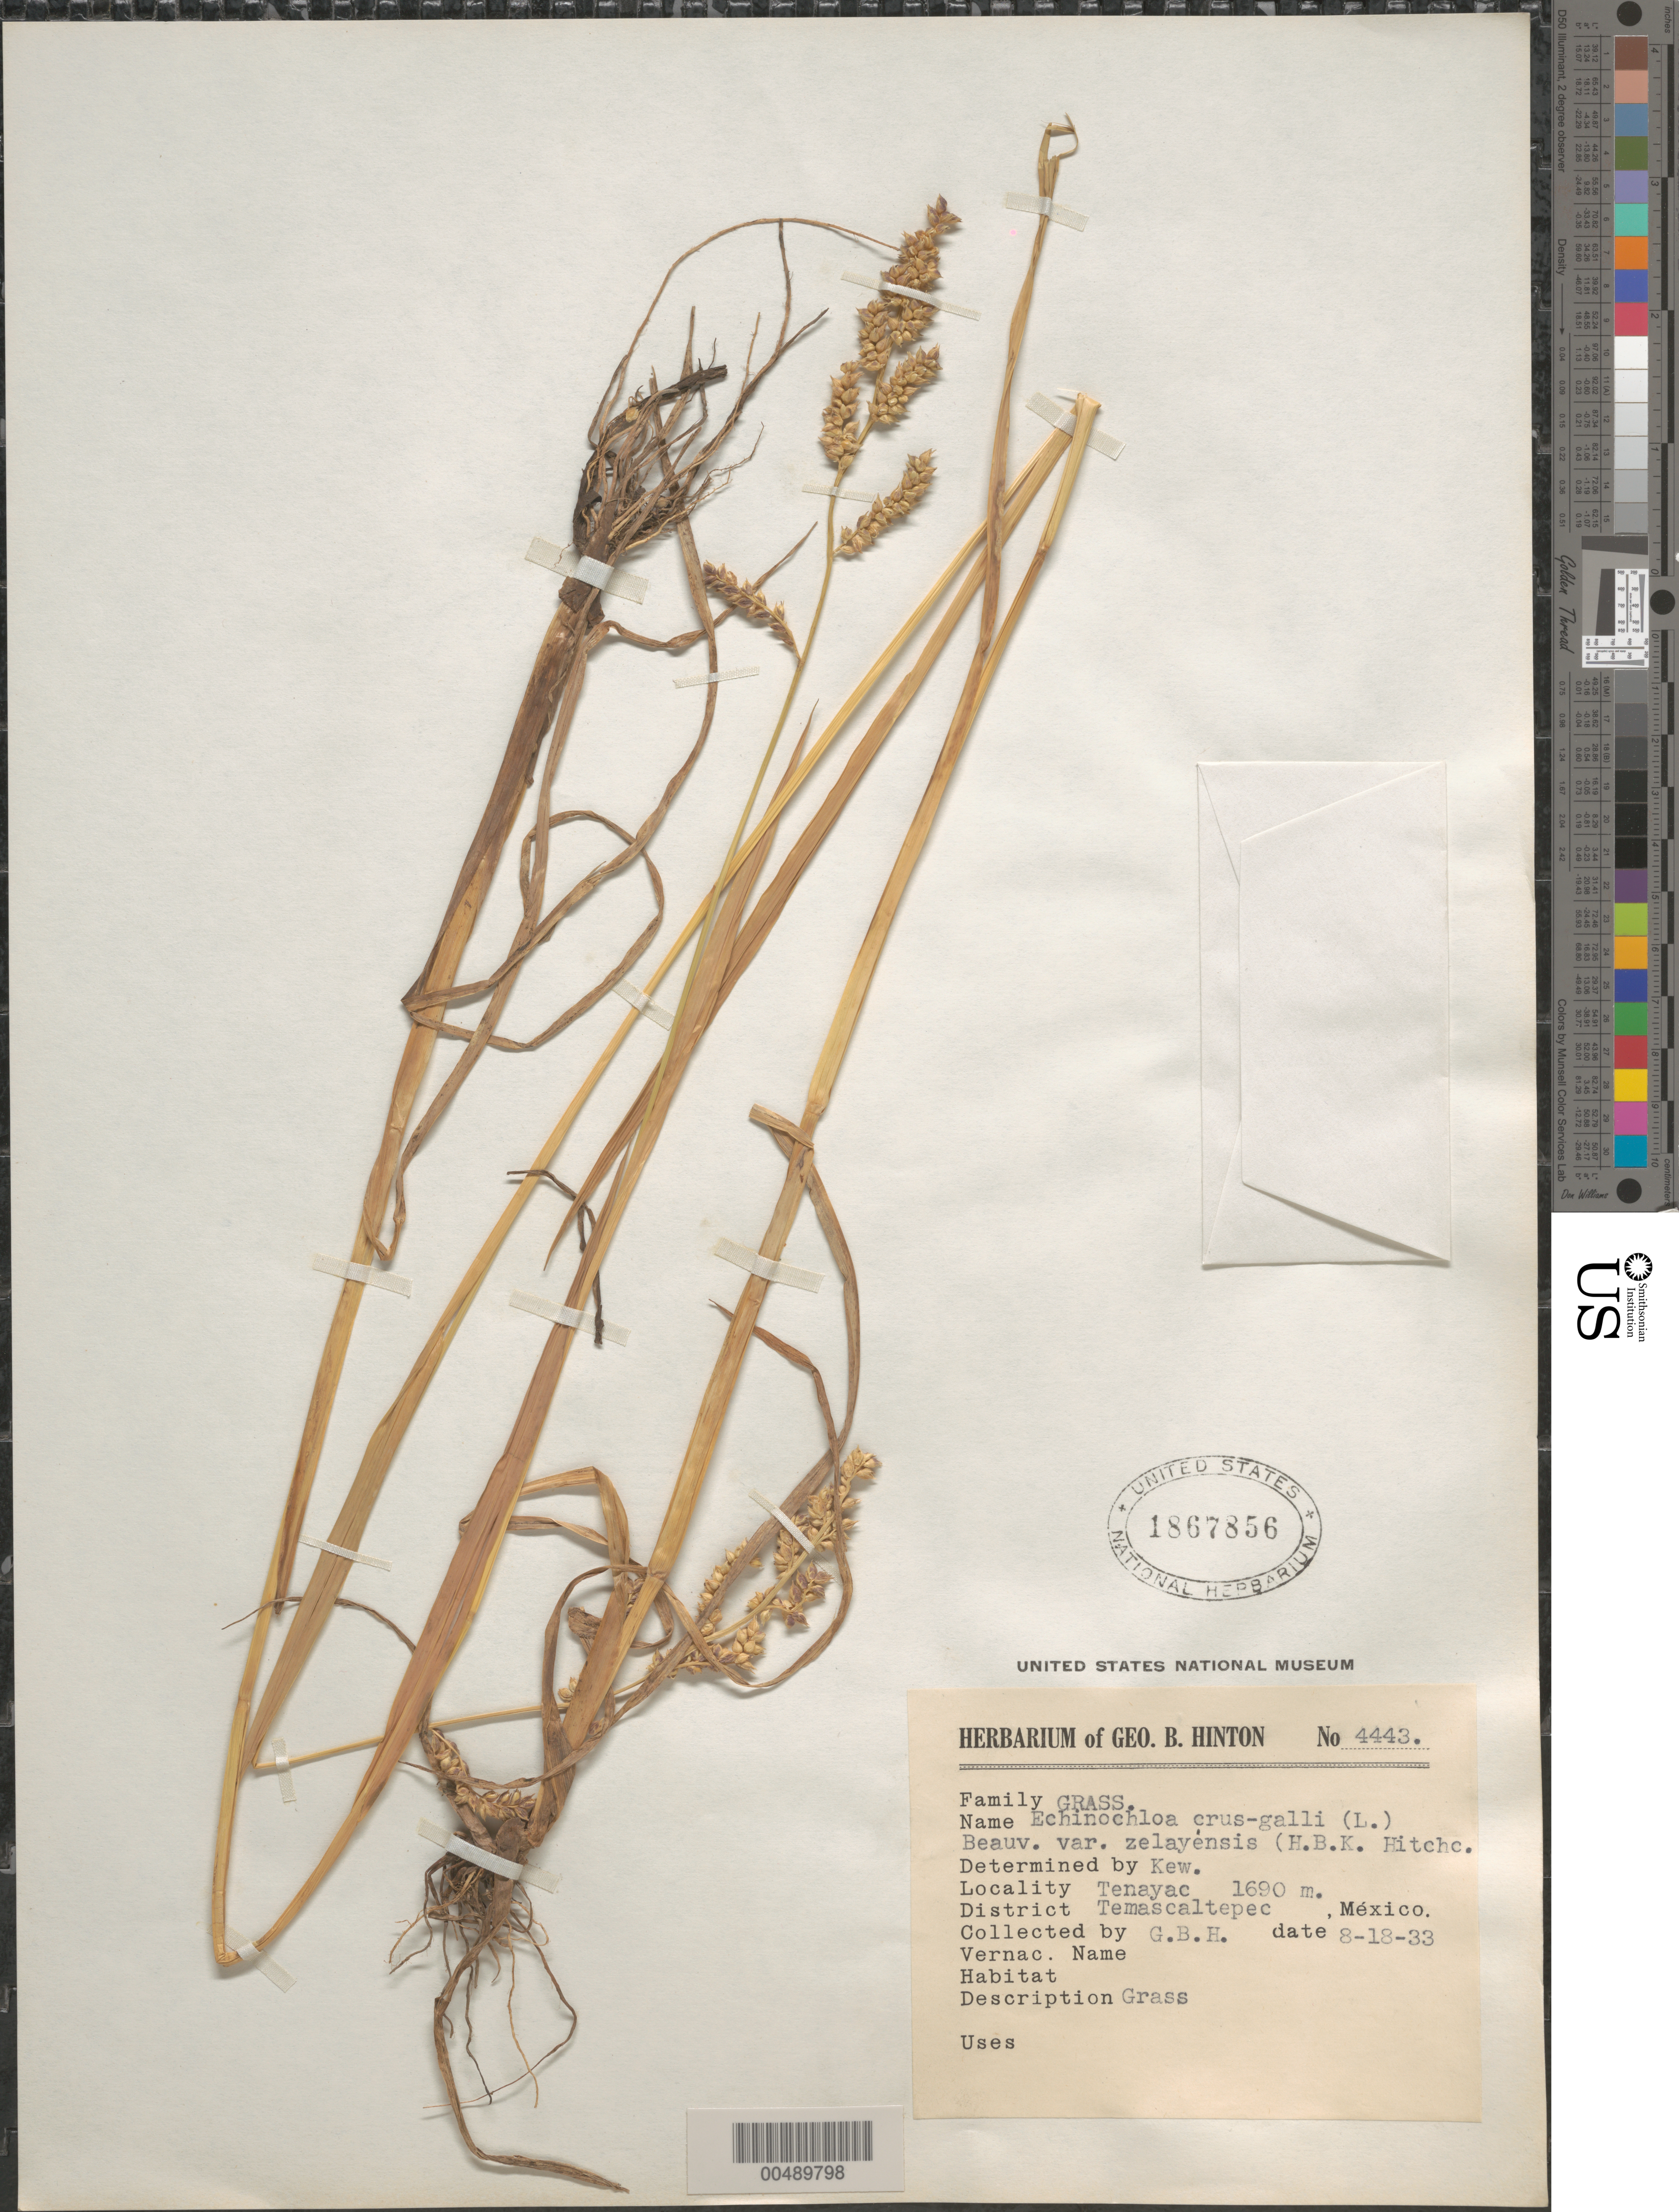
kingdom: Plantae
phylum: Tracheophyta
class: Liliopsida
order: Poales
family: Poaceae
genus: Echinochloa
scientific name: Echinochloa crus-galli var. zelayensis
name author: (Kunth) Hitchc.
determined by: Kew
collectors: G. B. Hinton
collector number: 4443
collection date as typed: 18 Aug 1933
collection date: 1933-08-18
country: Mexico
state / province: México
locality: Temascaltepec Dist, Tenayac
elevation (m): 1690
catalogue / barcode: US 1867856